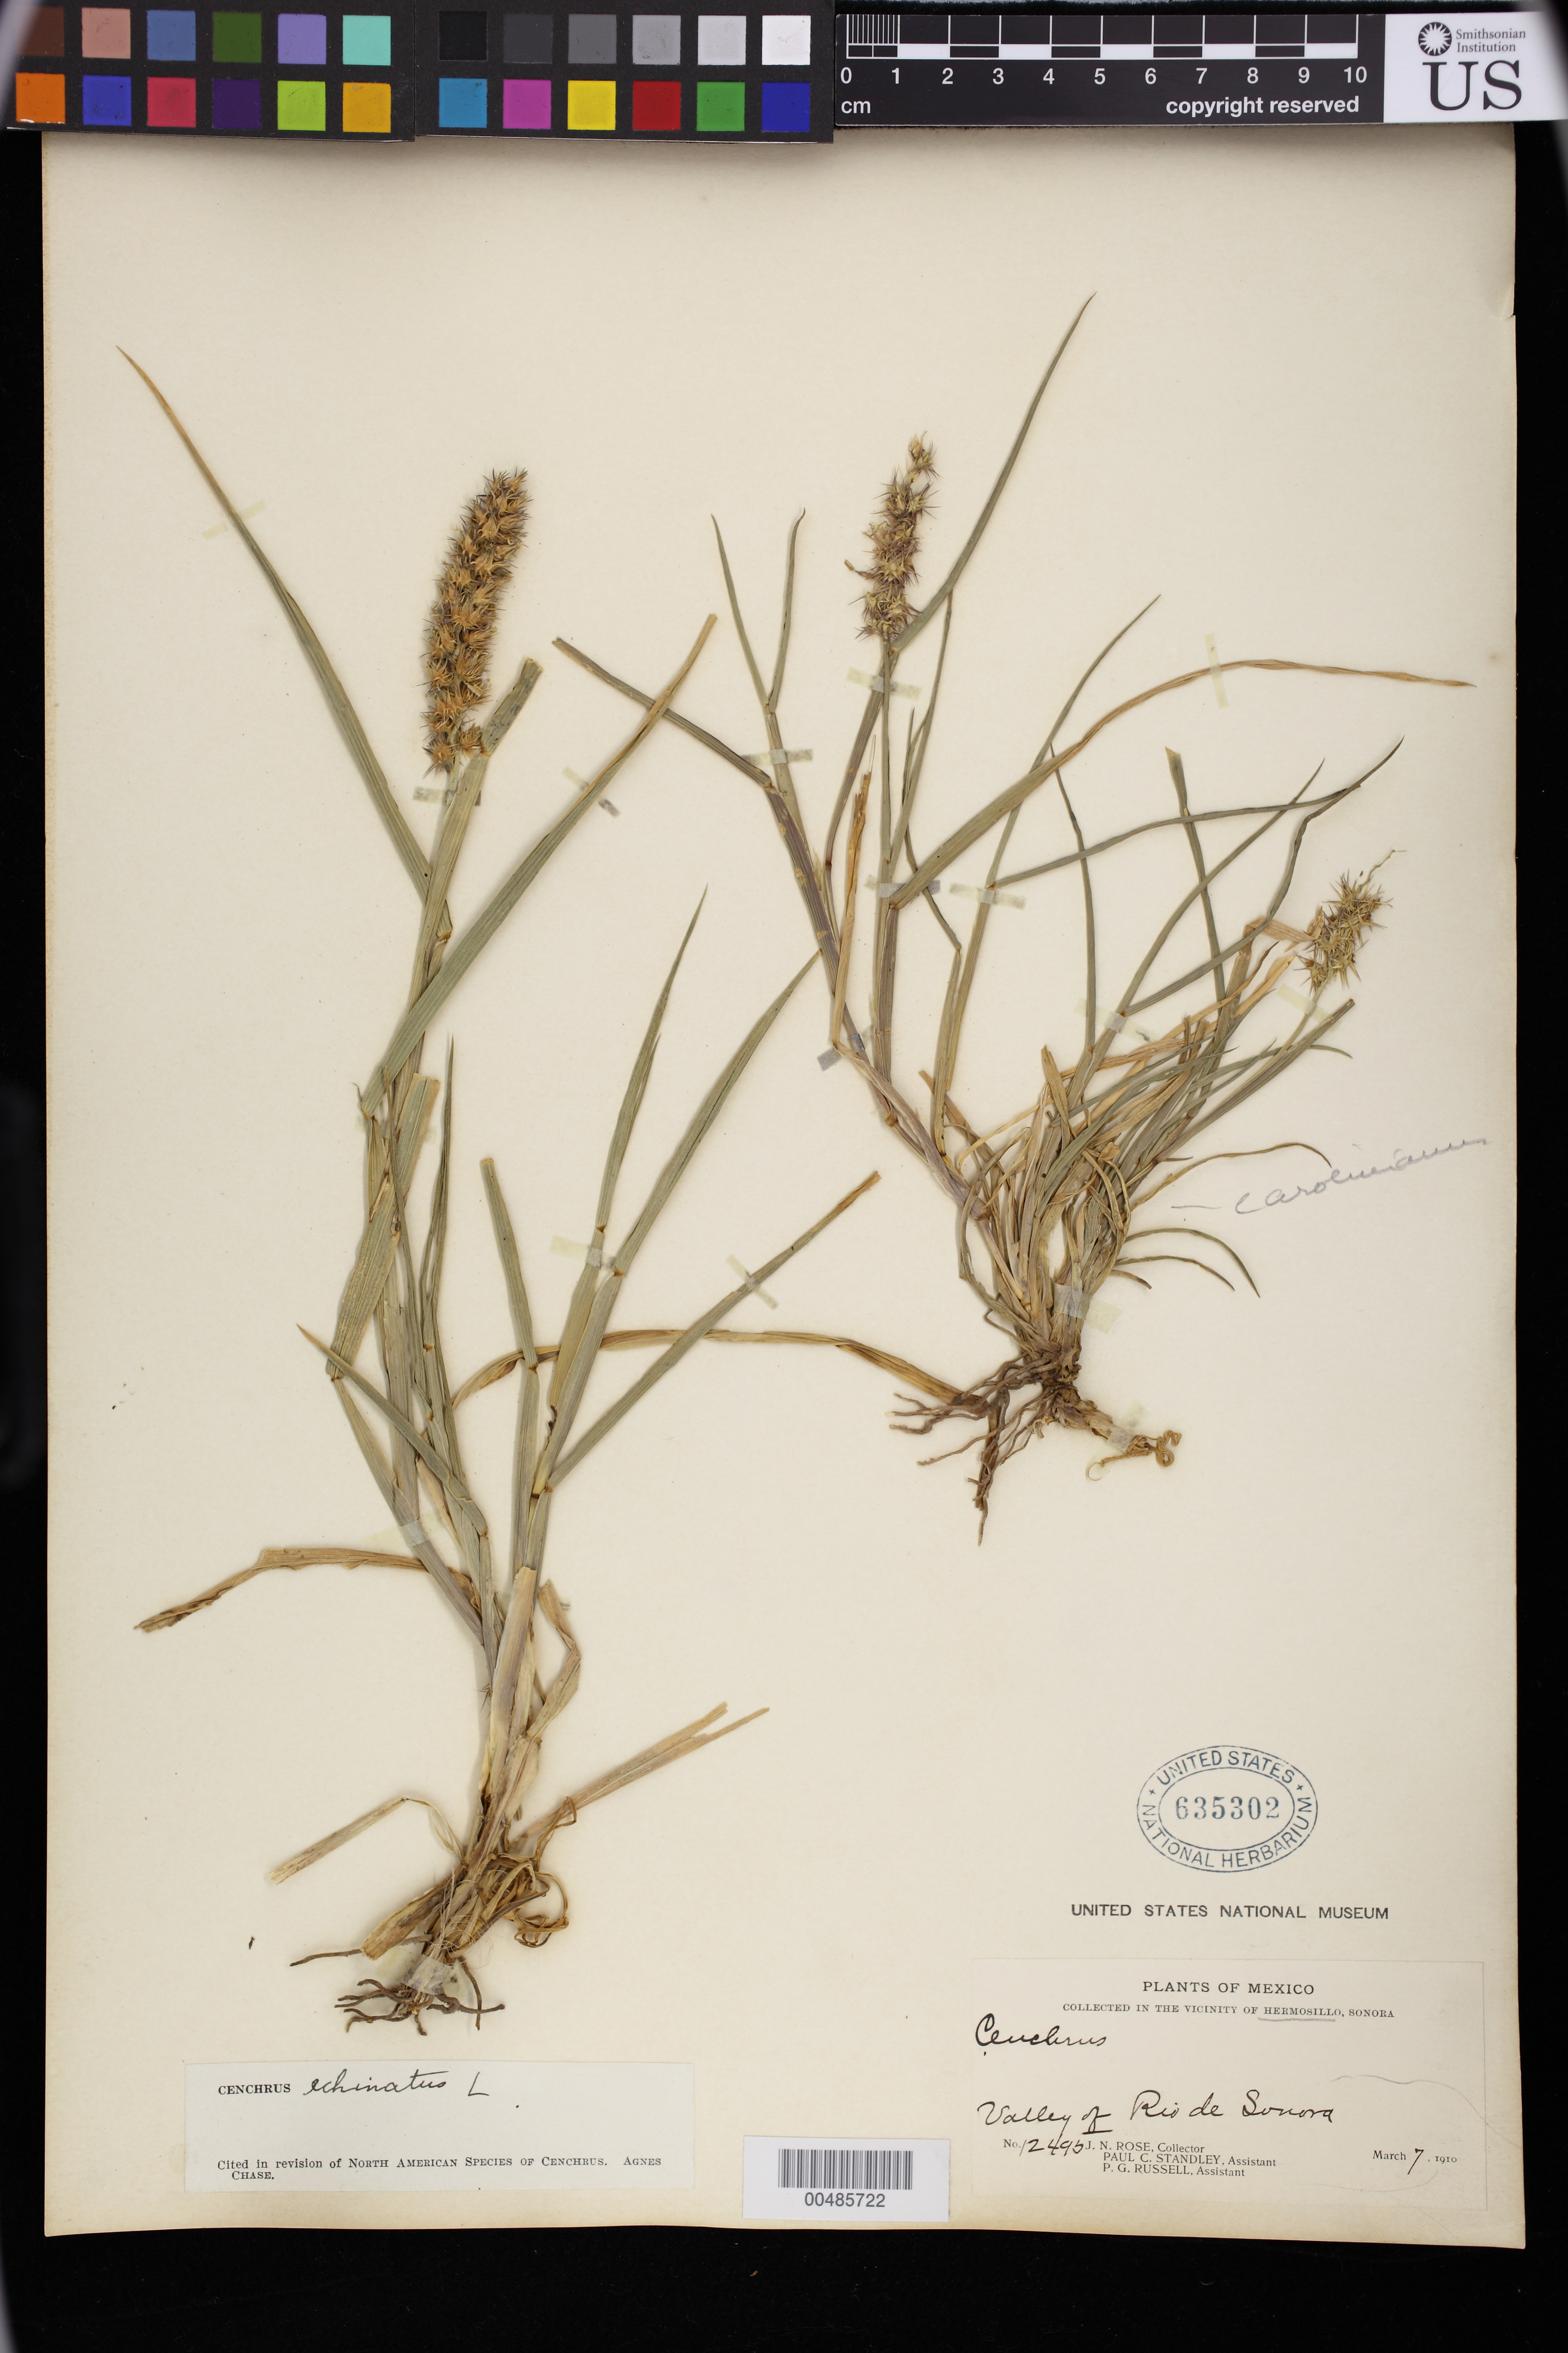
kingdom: Plantae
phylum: Tracheophyta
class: Liliopsida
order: Poales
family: Poaceae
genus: Cenchrus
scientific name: Cenchrus echinatus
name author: L.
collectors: J. N. Rose, P. C. Standley & P. G. Russell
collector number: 12495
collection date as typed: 7 Mar 1910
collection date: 1910-03-07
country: Mexico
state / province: Sonora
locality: Vicinity of Hermosillo, Valley of Rio de Sonora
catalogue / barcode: US 635302